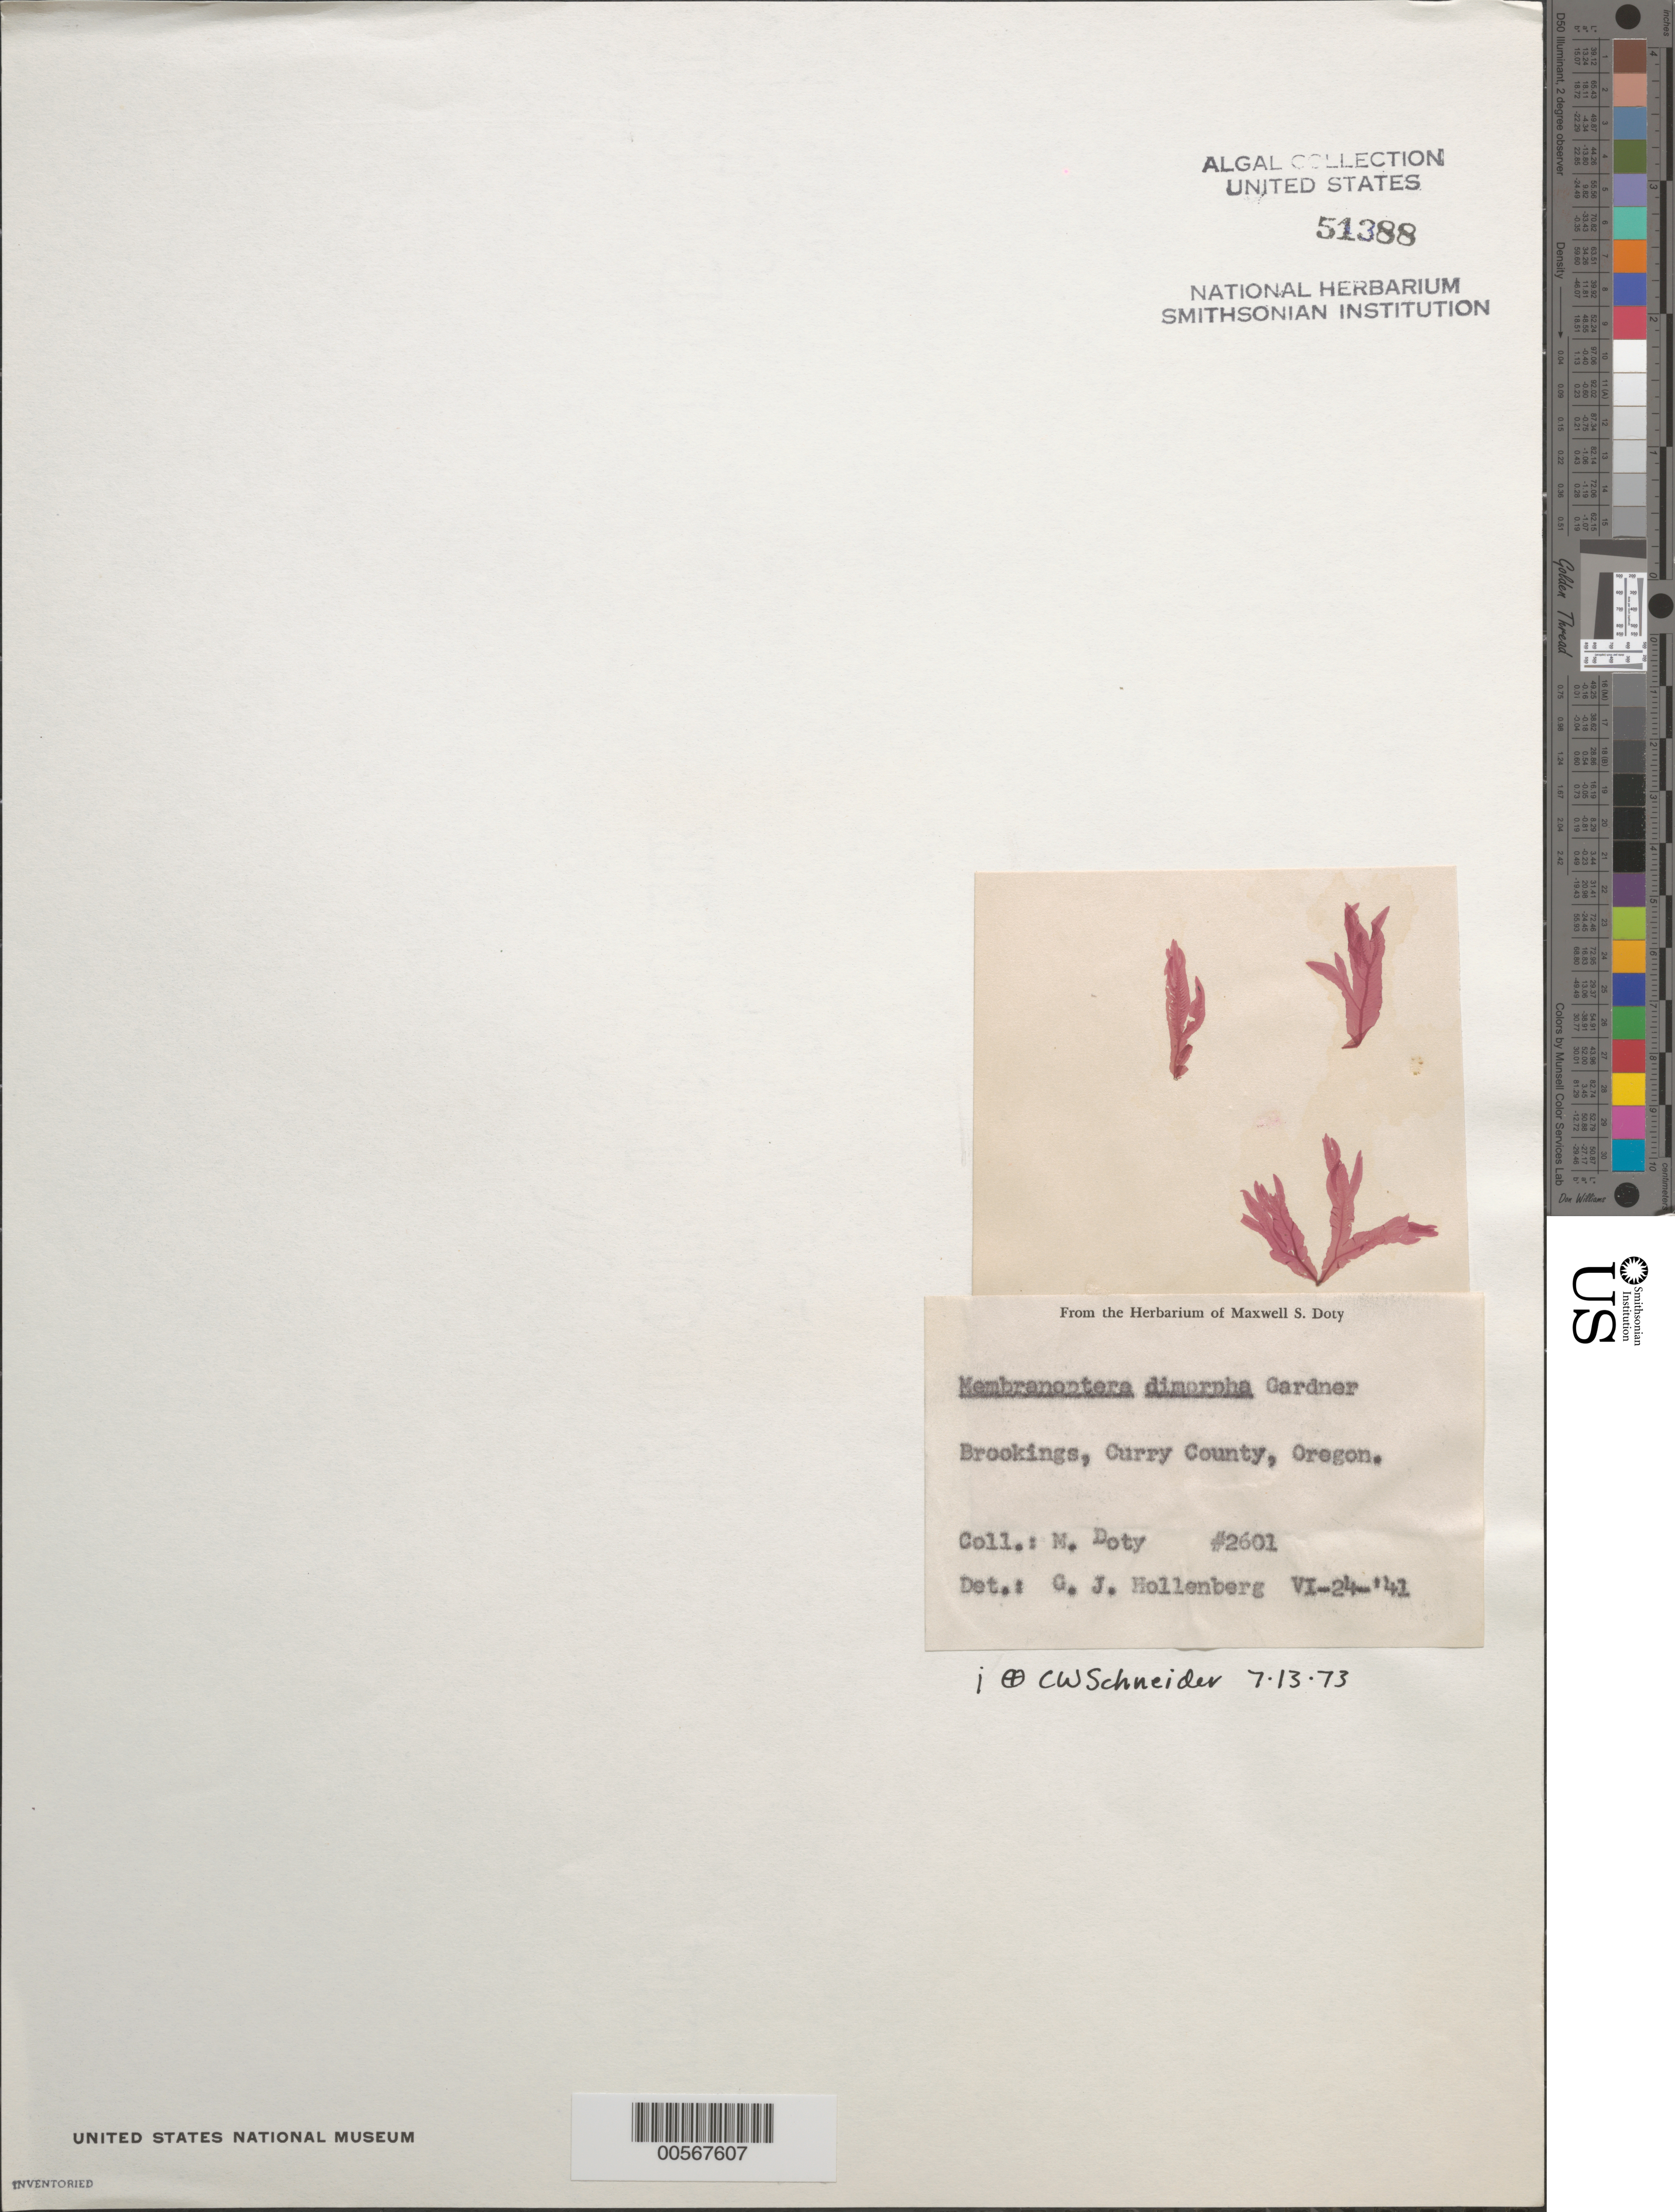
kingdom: Plantae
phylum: Rhodophyta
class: Florideophyceae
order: Ceramiales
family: Delesseriaceae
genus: Membranoptera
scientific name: Membranoptera platyphylla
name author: (Setch. & N.L. Gardner) Kylin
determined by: Algae name updating Project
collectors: M. S. Doty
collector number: MSD 2601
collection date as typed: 24 Jun 1941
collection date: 1941-06-24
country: United States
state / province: Oregon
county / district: Curry County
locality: Brookings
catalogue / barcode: US 51388